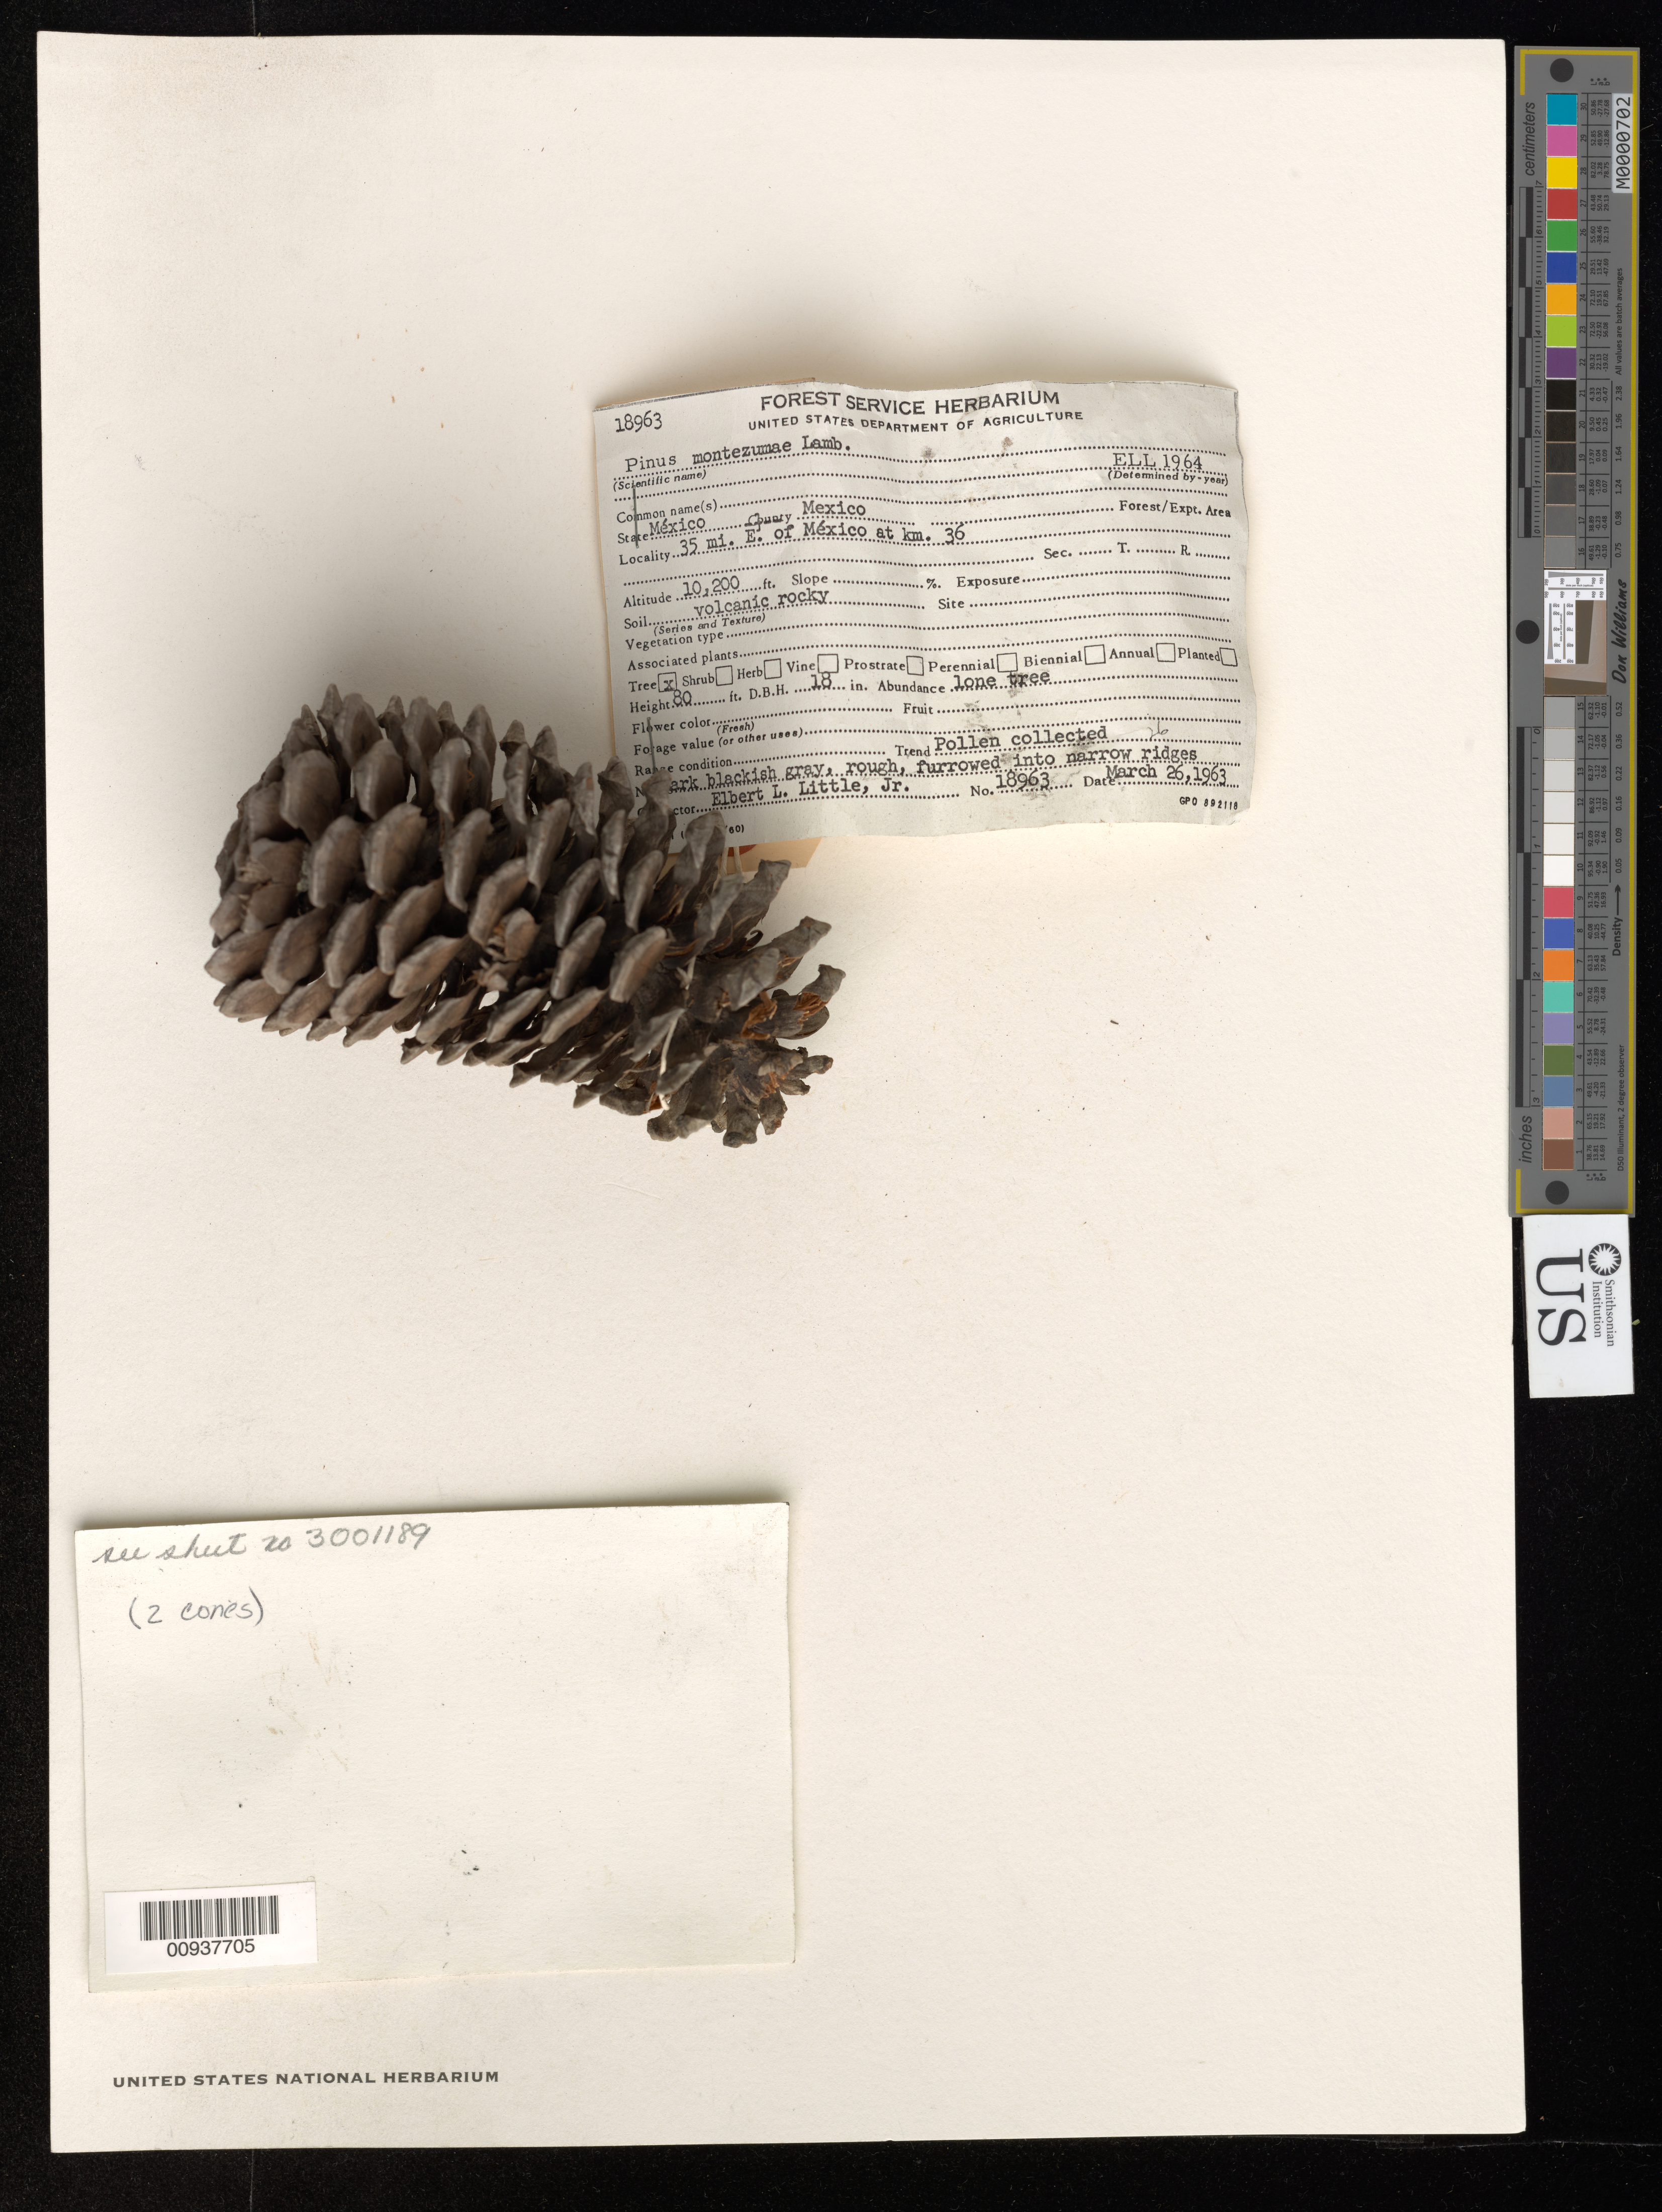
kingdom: Plantae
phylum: Tracheophyta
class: Pinopsida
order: Pinales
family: Pinaceae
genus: Pinus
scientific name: Pinus montezumae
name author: Lamb.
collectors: E. L. Little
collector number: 18963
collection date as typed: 26 Mar 1963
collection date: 1963-03-26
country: Mexico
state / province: México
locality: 35 mi. E of México, D.F., at km. 36 on D.F., Puebla Highway in Edo. México.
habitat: Pine forest.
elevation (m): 3109